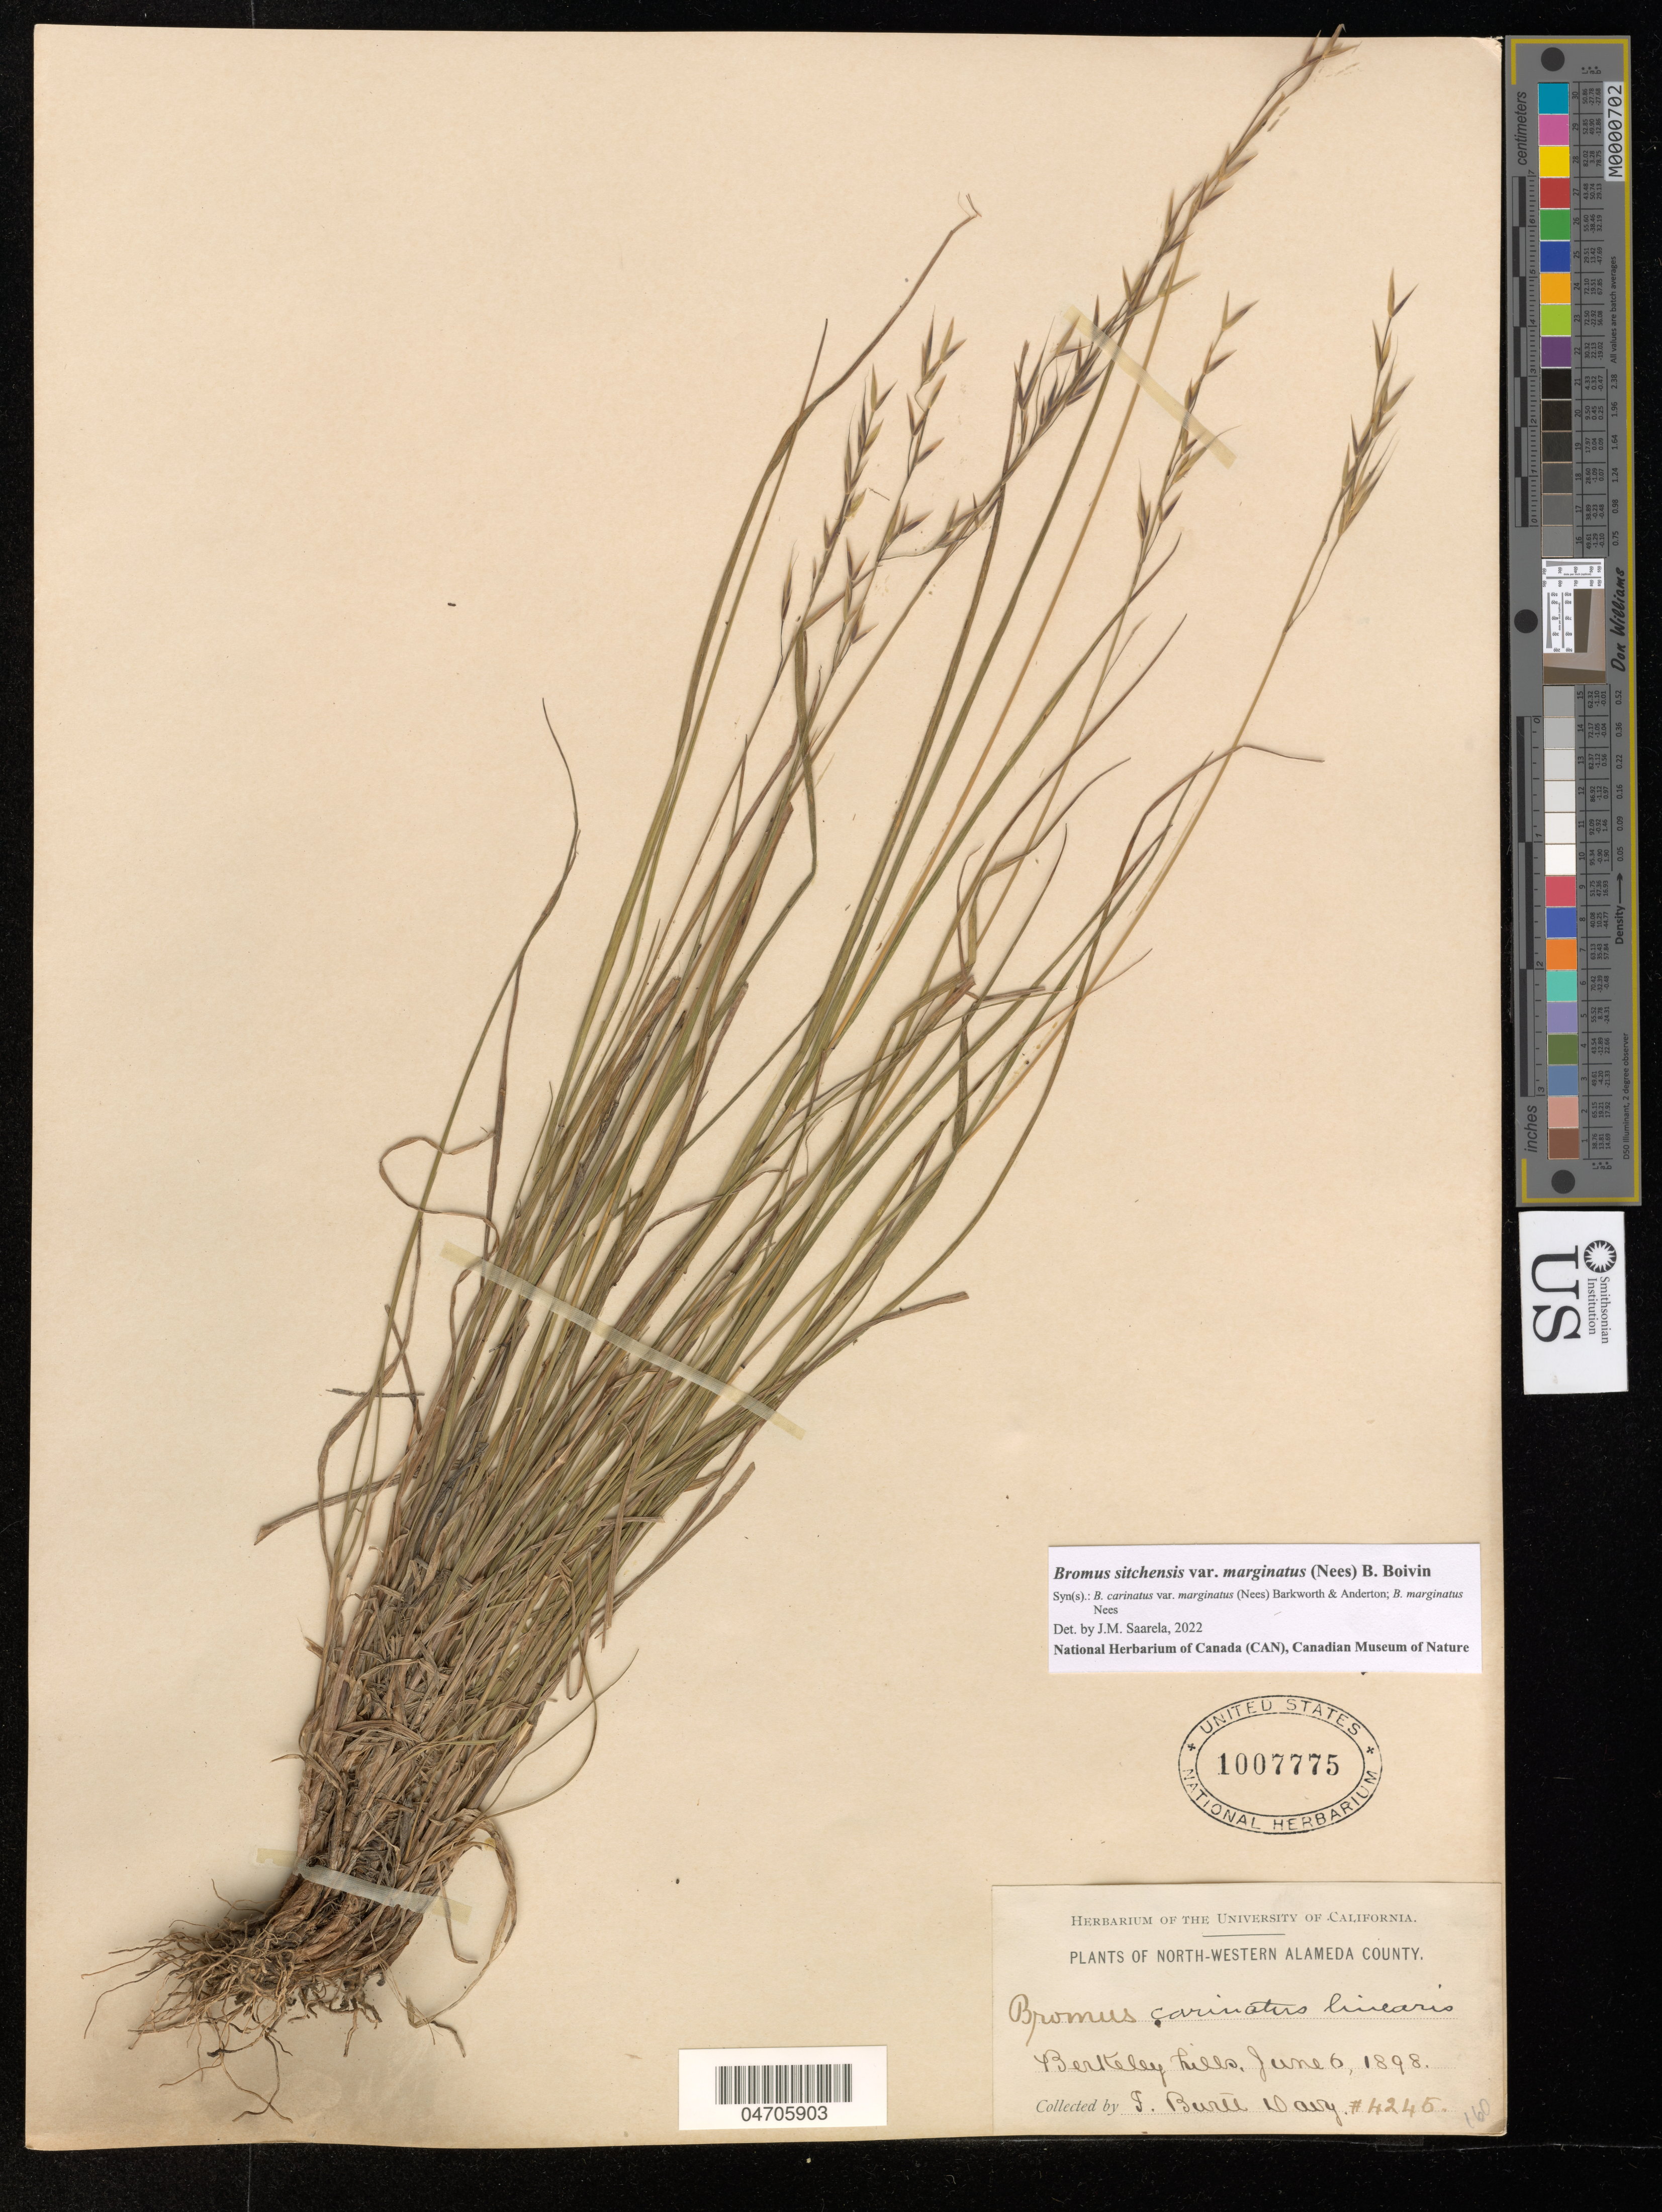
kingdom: Plantae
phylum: Tracheophyta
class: Liliopsida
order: Poales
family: Poaceae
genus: Bromus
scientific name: Bromus carinatus var. marginatus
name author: (Nees ex Steud.) Barkworth & Anderton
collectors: J. Burtt Davy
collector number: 4245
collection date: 1898-06-06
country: United States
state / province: California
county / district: Alameda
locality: North-Western Alameda County. Berkeley hills.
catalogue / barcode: US 1007775